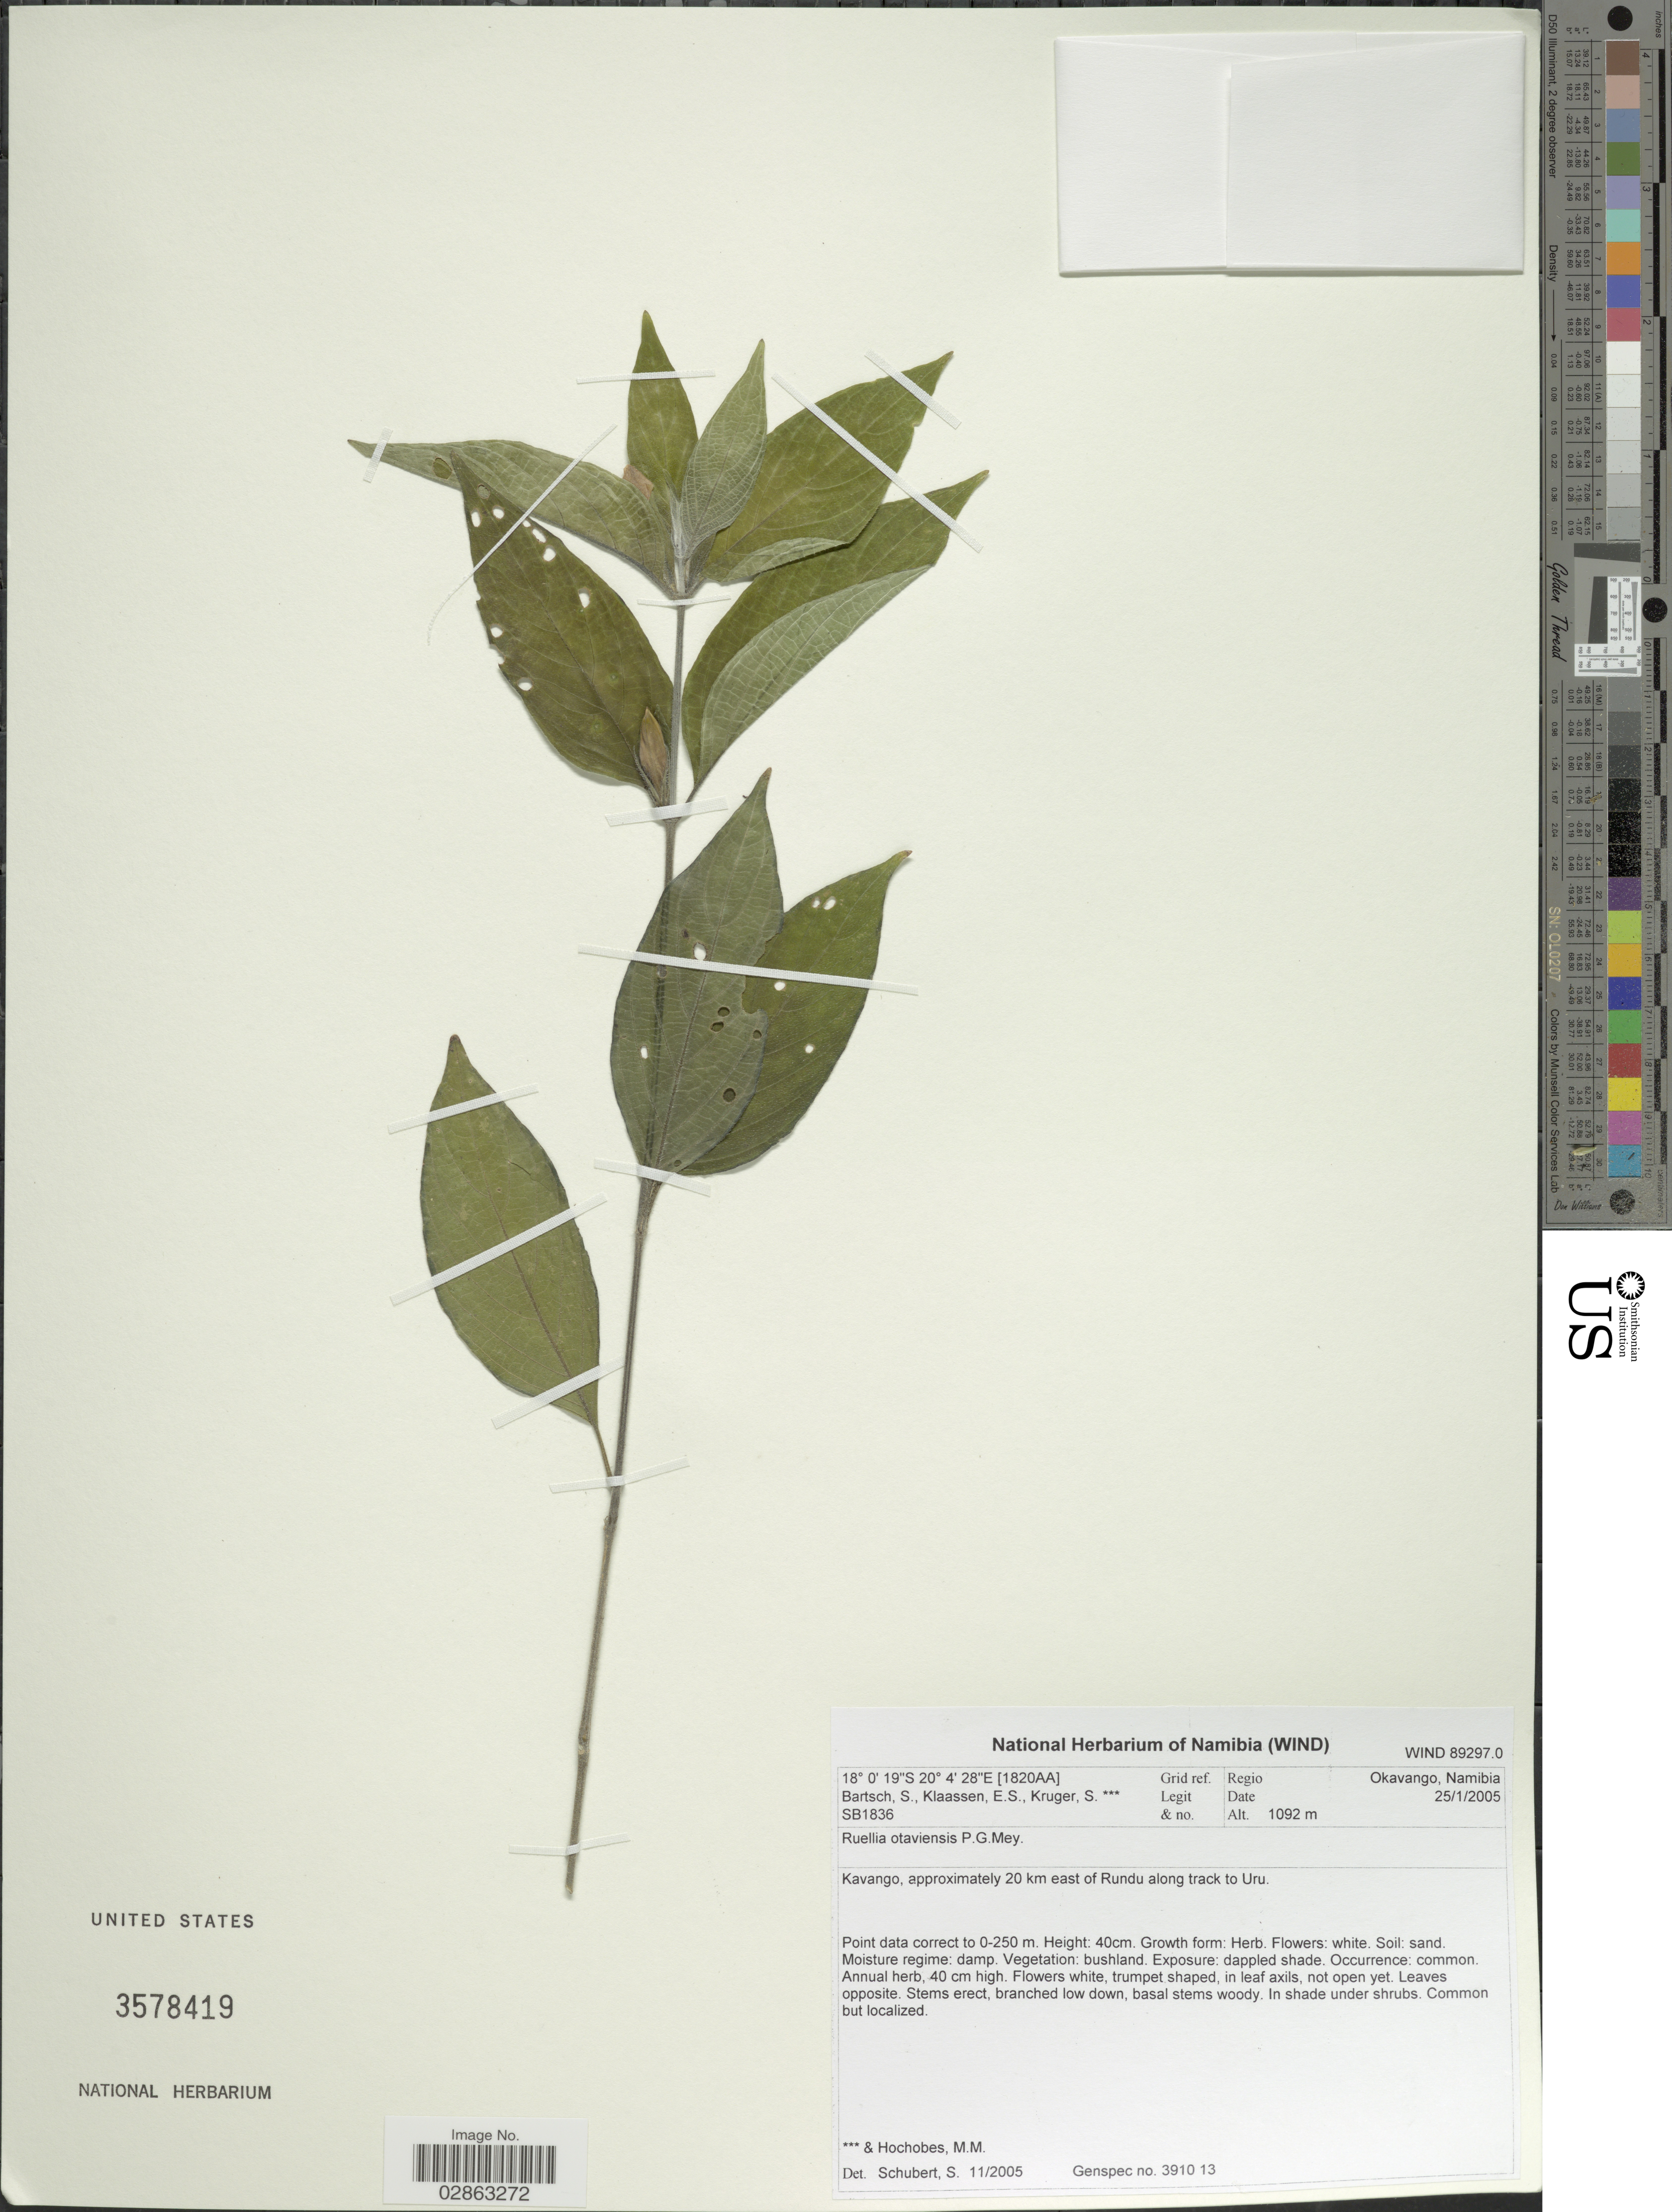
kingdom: Plantae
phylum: Tracheophyta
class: Magnoliopsida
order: Lamiales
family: Acanthaceae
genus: Ruellia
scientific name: Ruellia otaviensis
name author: P.G. Mey.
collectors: S. Bartsch, E. S. Klaassen, S. Kruger & M. Hochobes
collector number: SB1836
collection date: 2005-01-25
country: Namibia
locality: Regio Okavango. Kavango, approximately 20 km east of Rundu along track to Uru. Grid ref. [1820AA]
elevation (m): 1092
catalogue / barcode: US 3578419